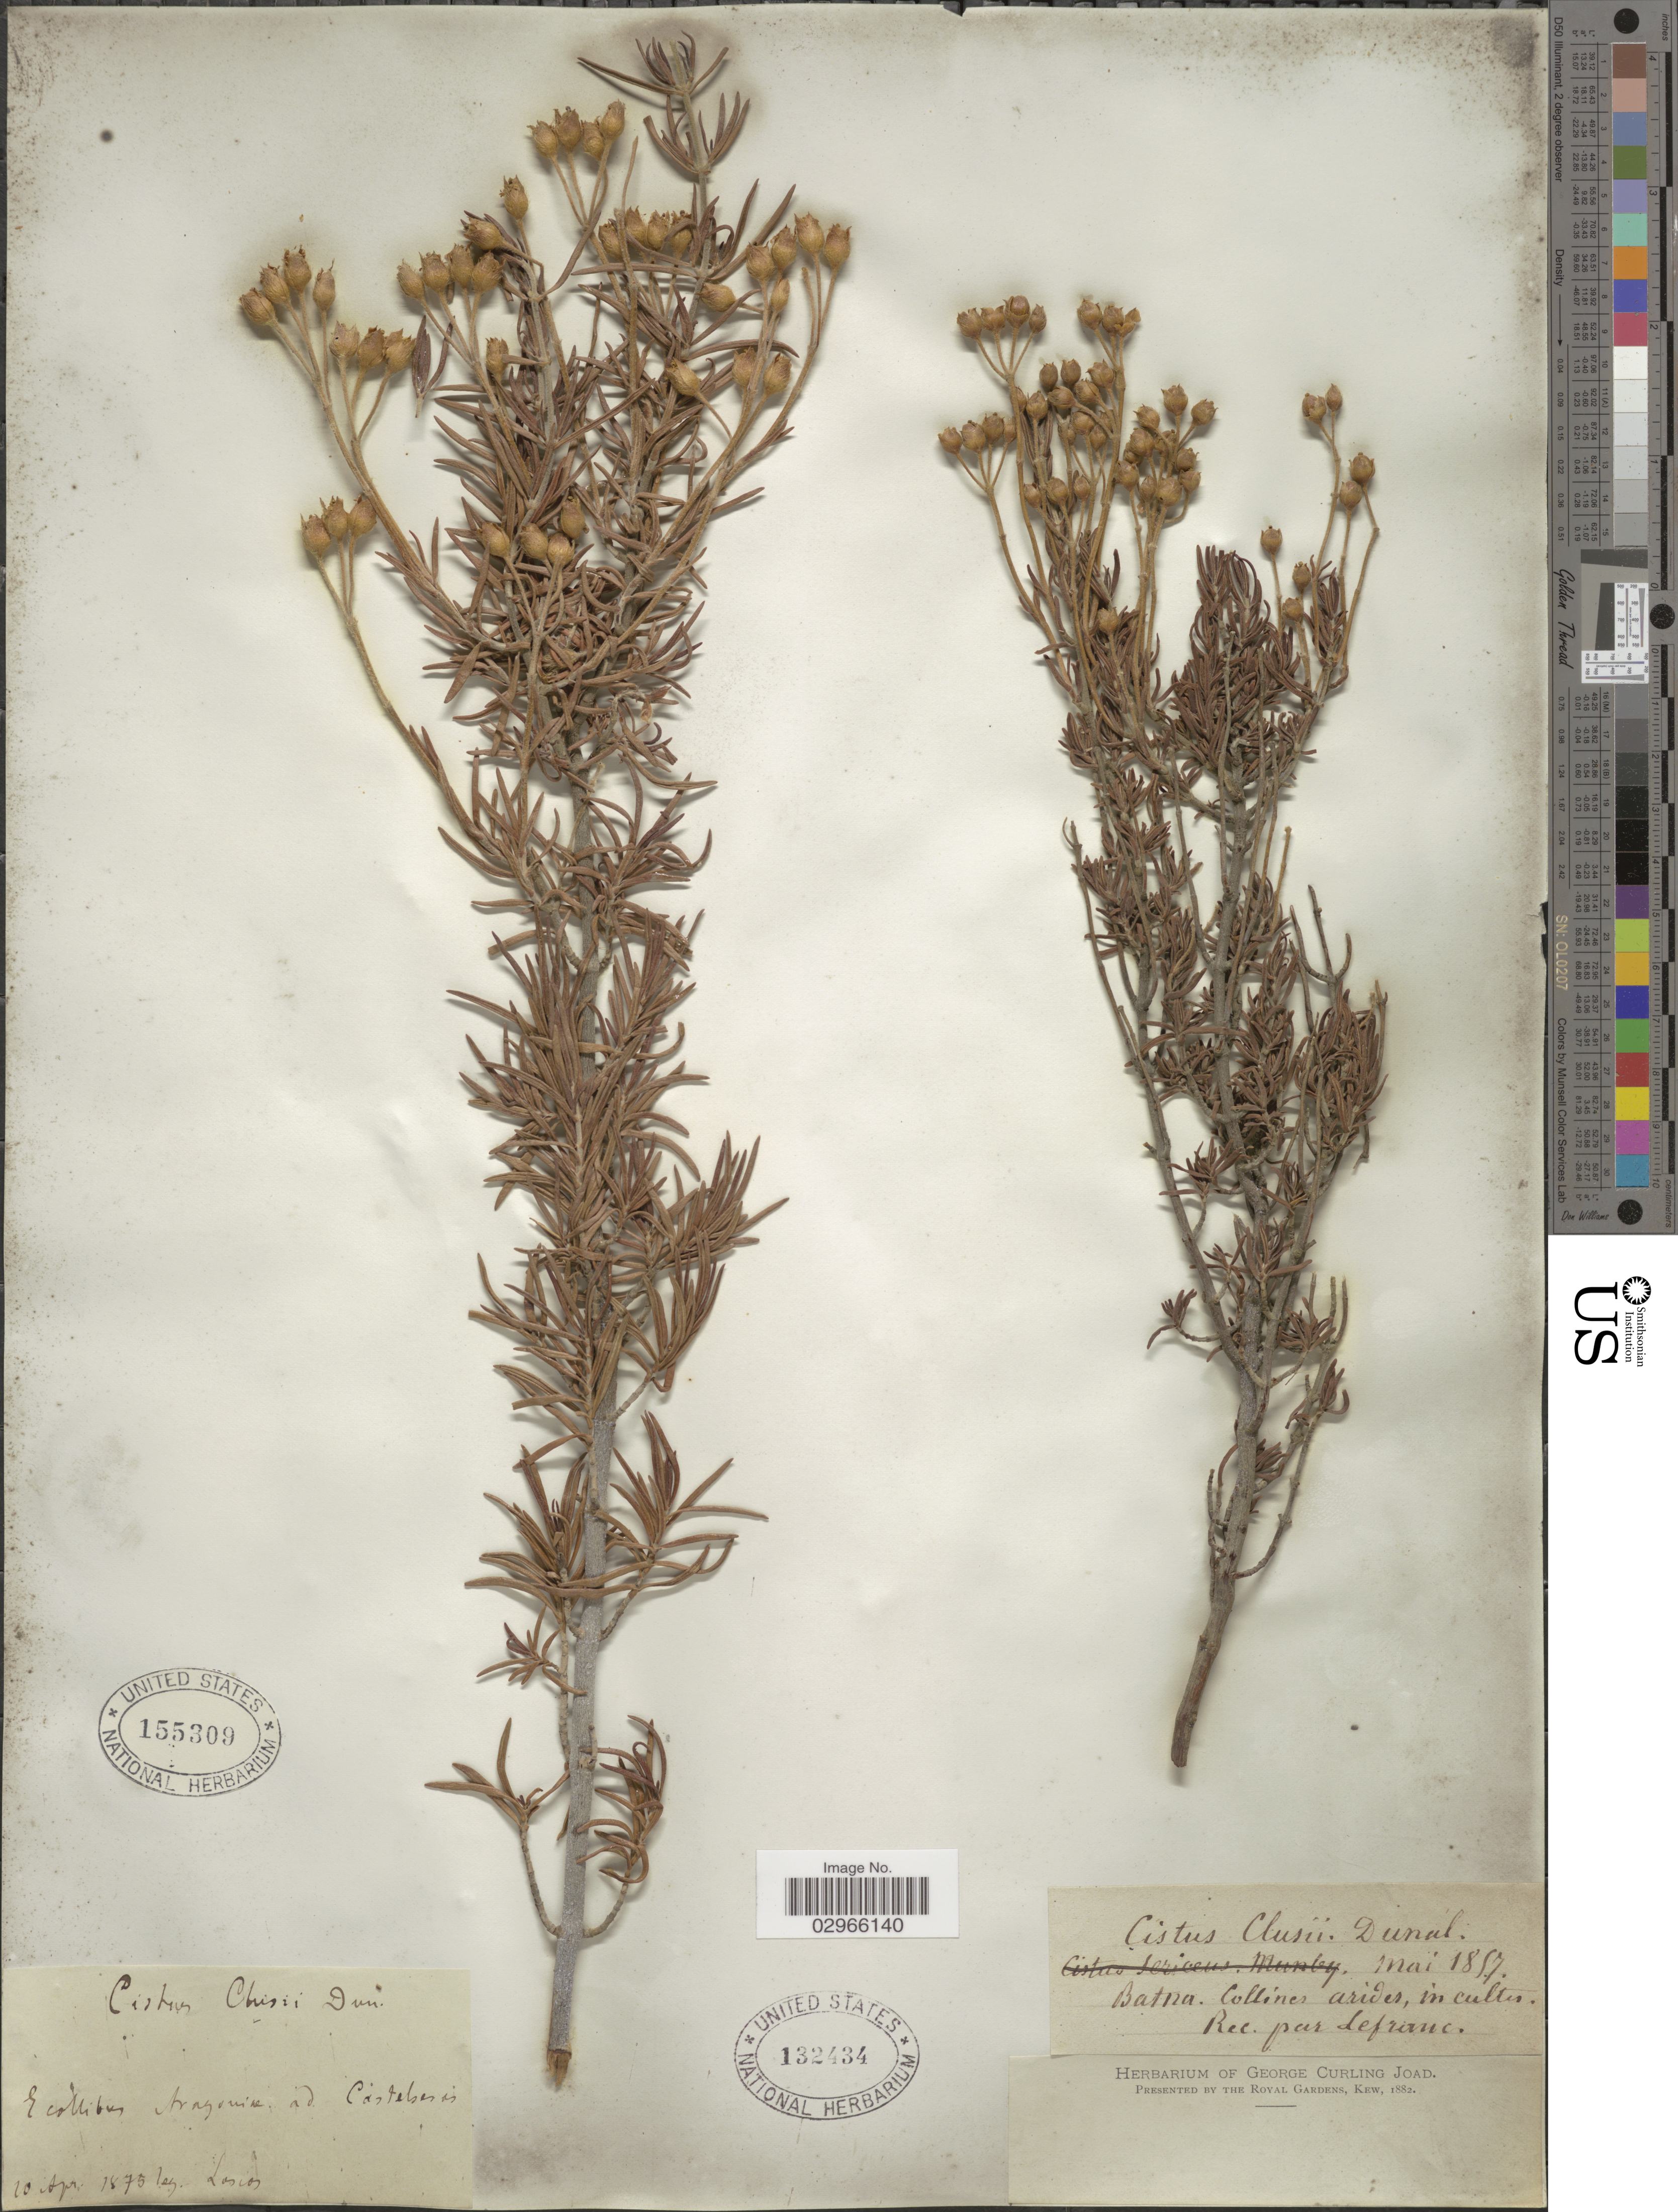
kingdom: Plantae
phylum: Tracheophyta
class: Magnoliopsida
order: Malvales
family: Cistaceae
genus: Cistus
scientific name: Cistus clusii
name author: Dunal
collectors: Loscos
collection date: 1875-04-10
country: Spain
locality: Collibus Aragonine ad Castelsesis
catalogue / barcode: US 155309-2